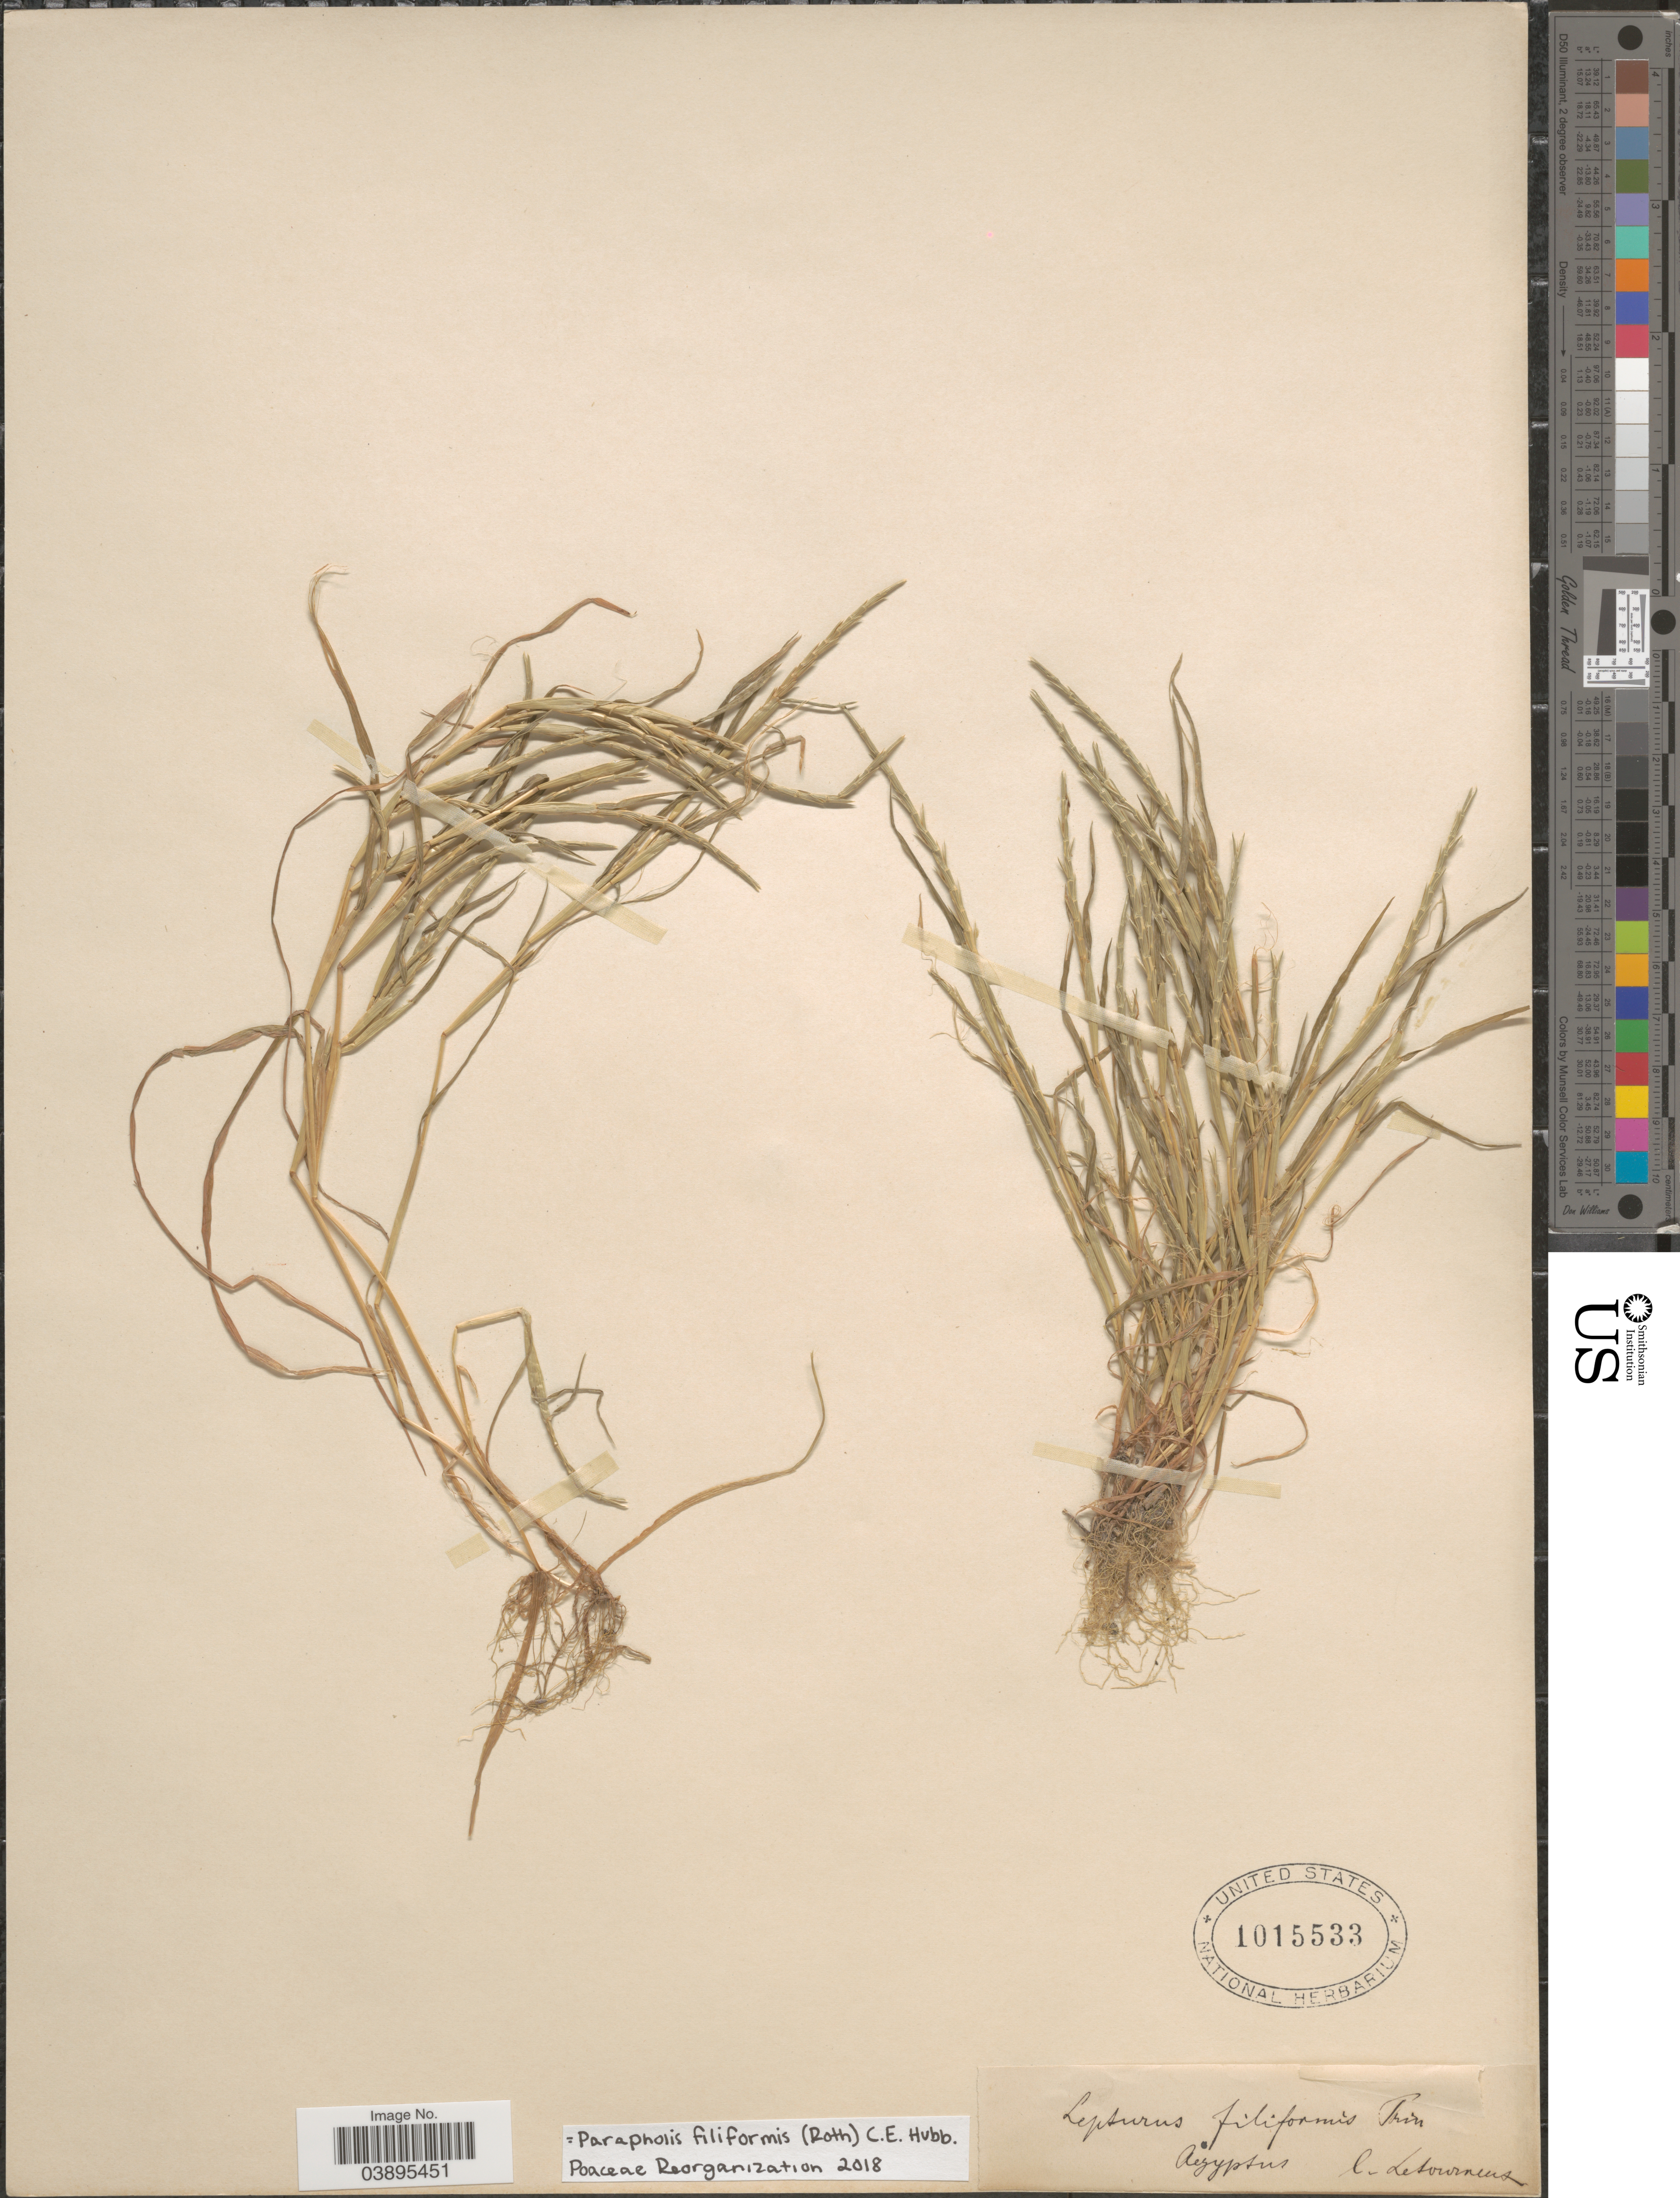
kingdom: Plantae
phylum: Tracheophyta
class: Liliopsida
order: Poales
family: Poaceae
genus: Parapholis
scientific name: Parapholis filiformis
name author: (Roth) C.E. Hubb.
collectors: C. Letourneux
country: Egypt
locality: Aegyptus.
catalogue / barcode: US 101553